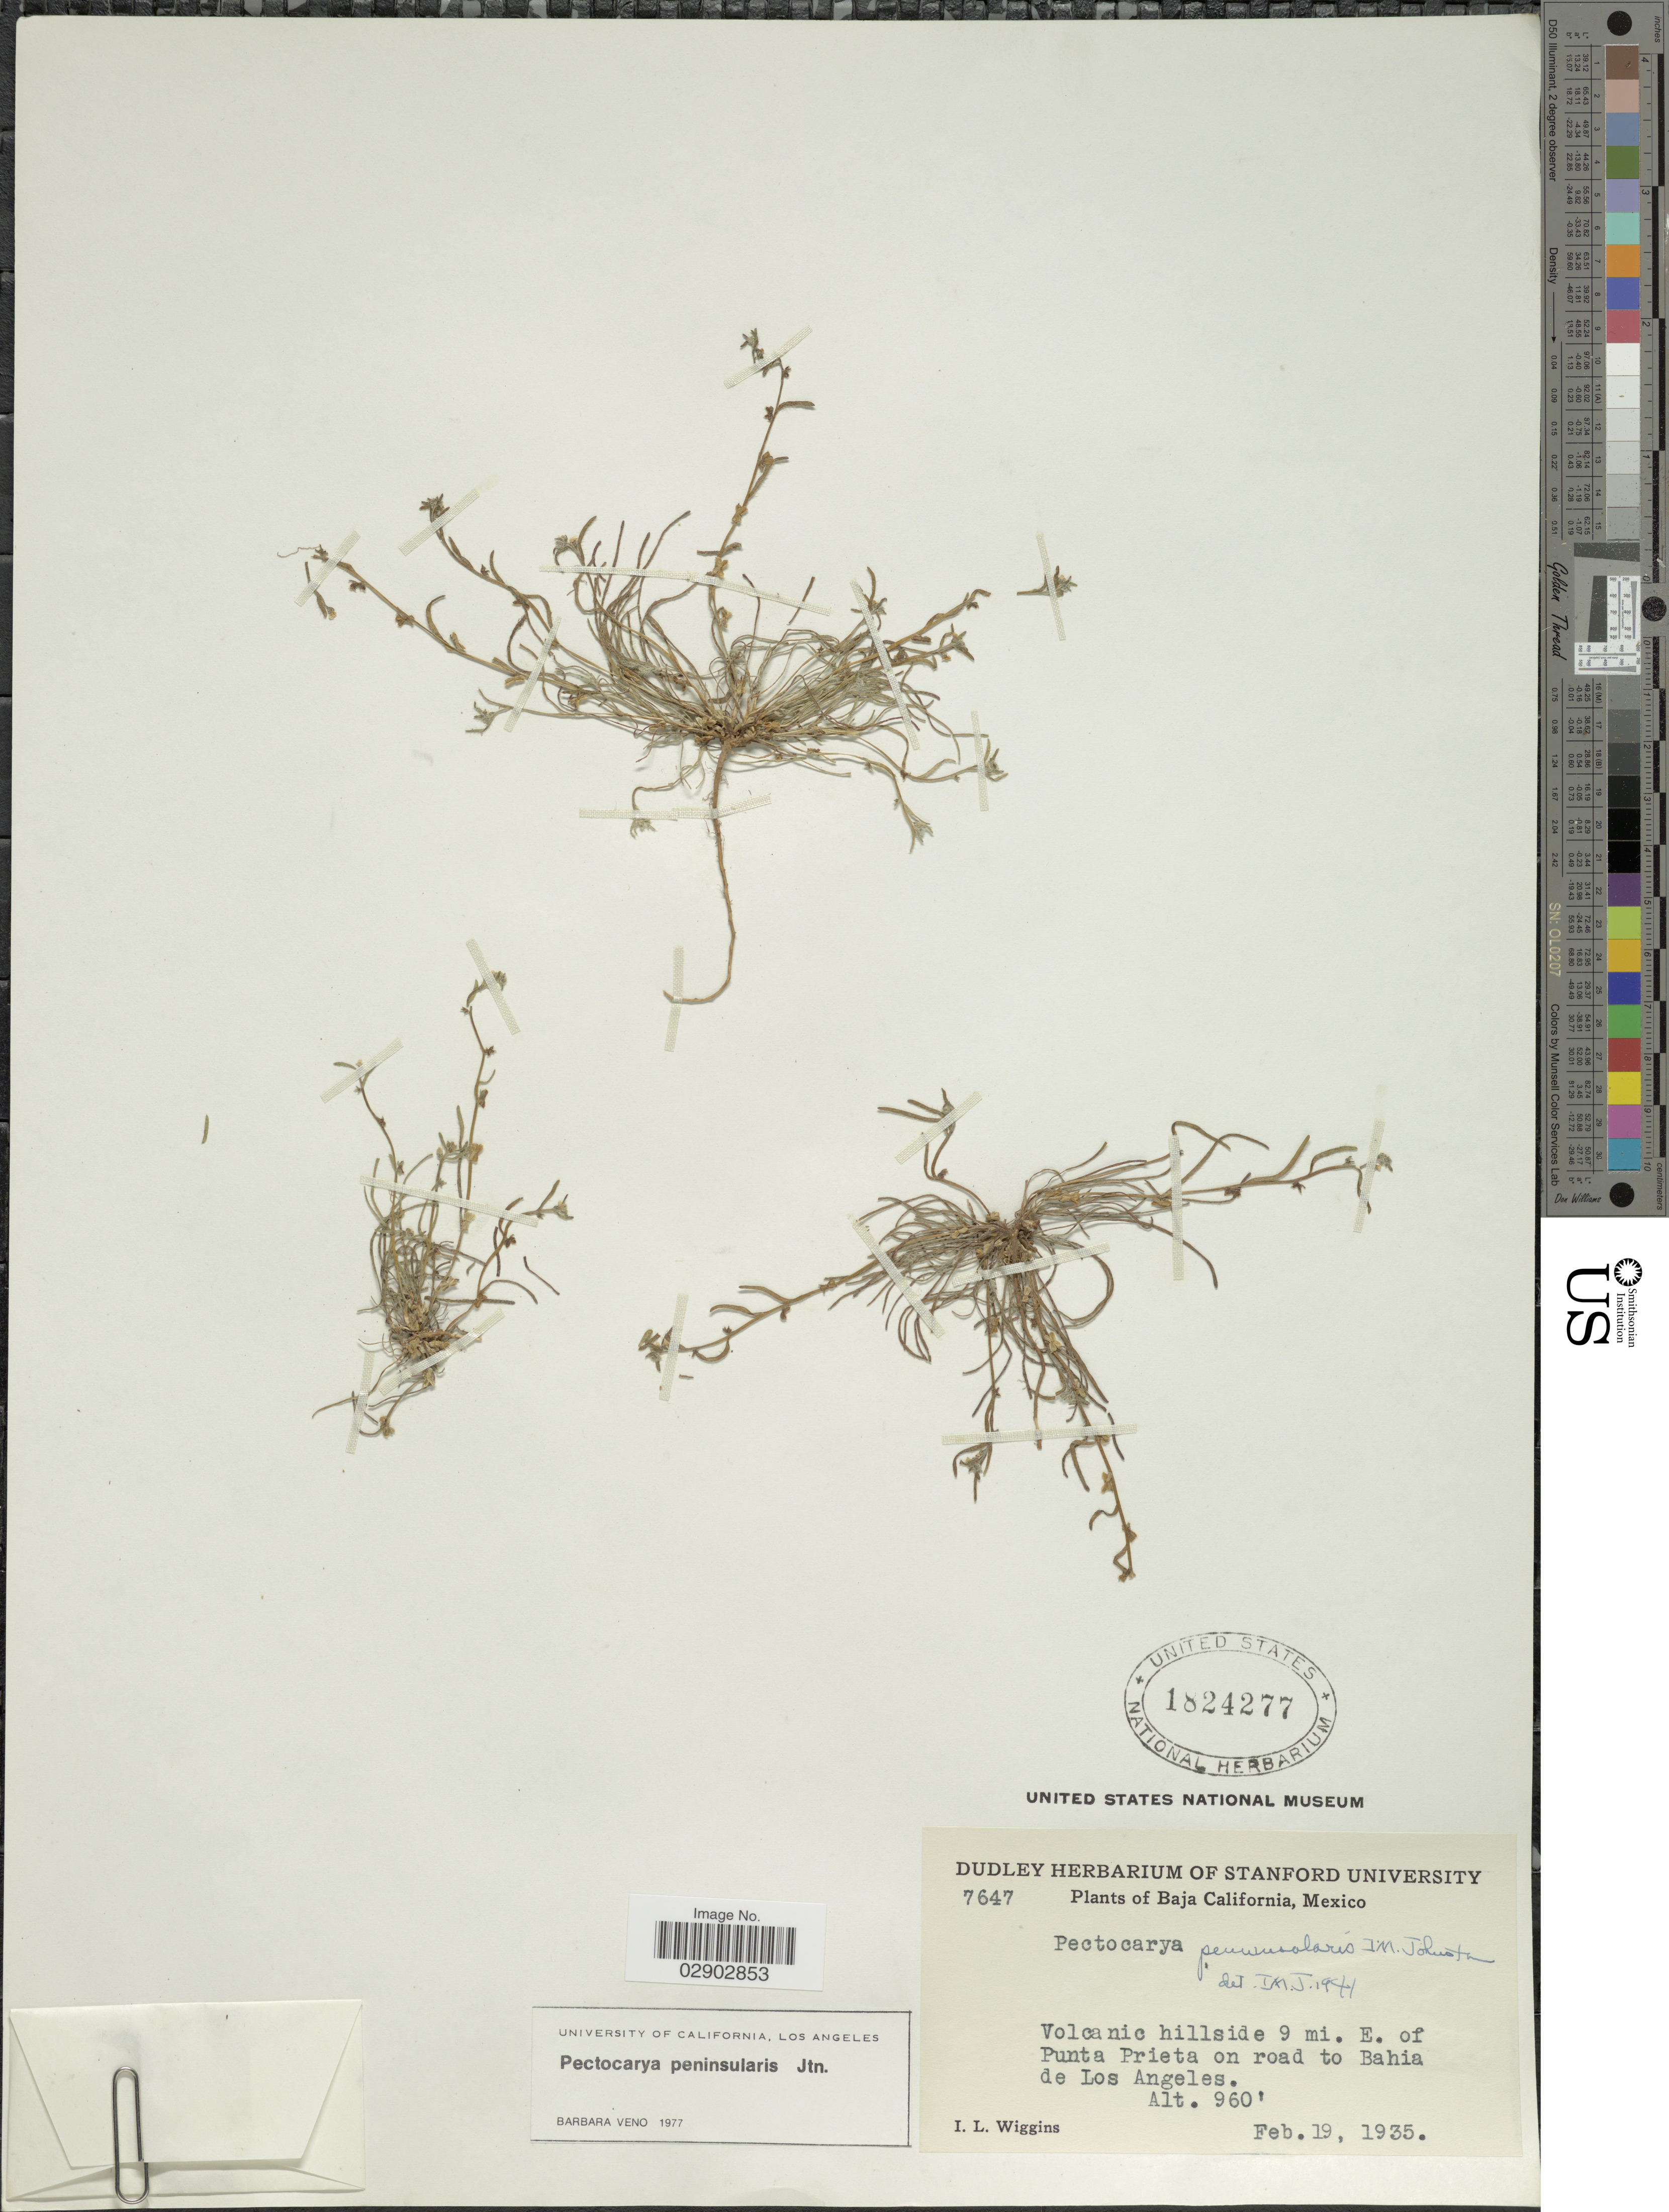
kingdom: Plantae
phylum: Tracheophyta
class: Magnoliopsida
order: Boraginales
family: Boraginaceae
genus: Pectocarya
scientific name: Pectocarya peninsularis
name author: I.M. Johnst.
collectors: I. L. Wiggins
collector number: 7647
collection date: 1935-02-19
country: Mexico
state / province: Baja California Norte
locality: Volcanic hillside 9 mi. E. of Punta Prieta on road to Bahia de Los Angeles.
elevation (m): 293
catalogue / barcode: US 1824277